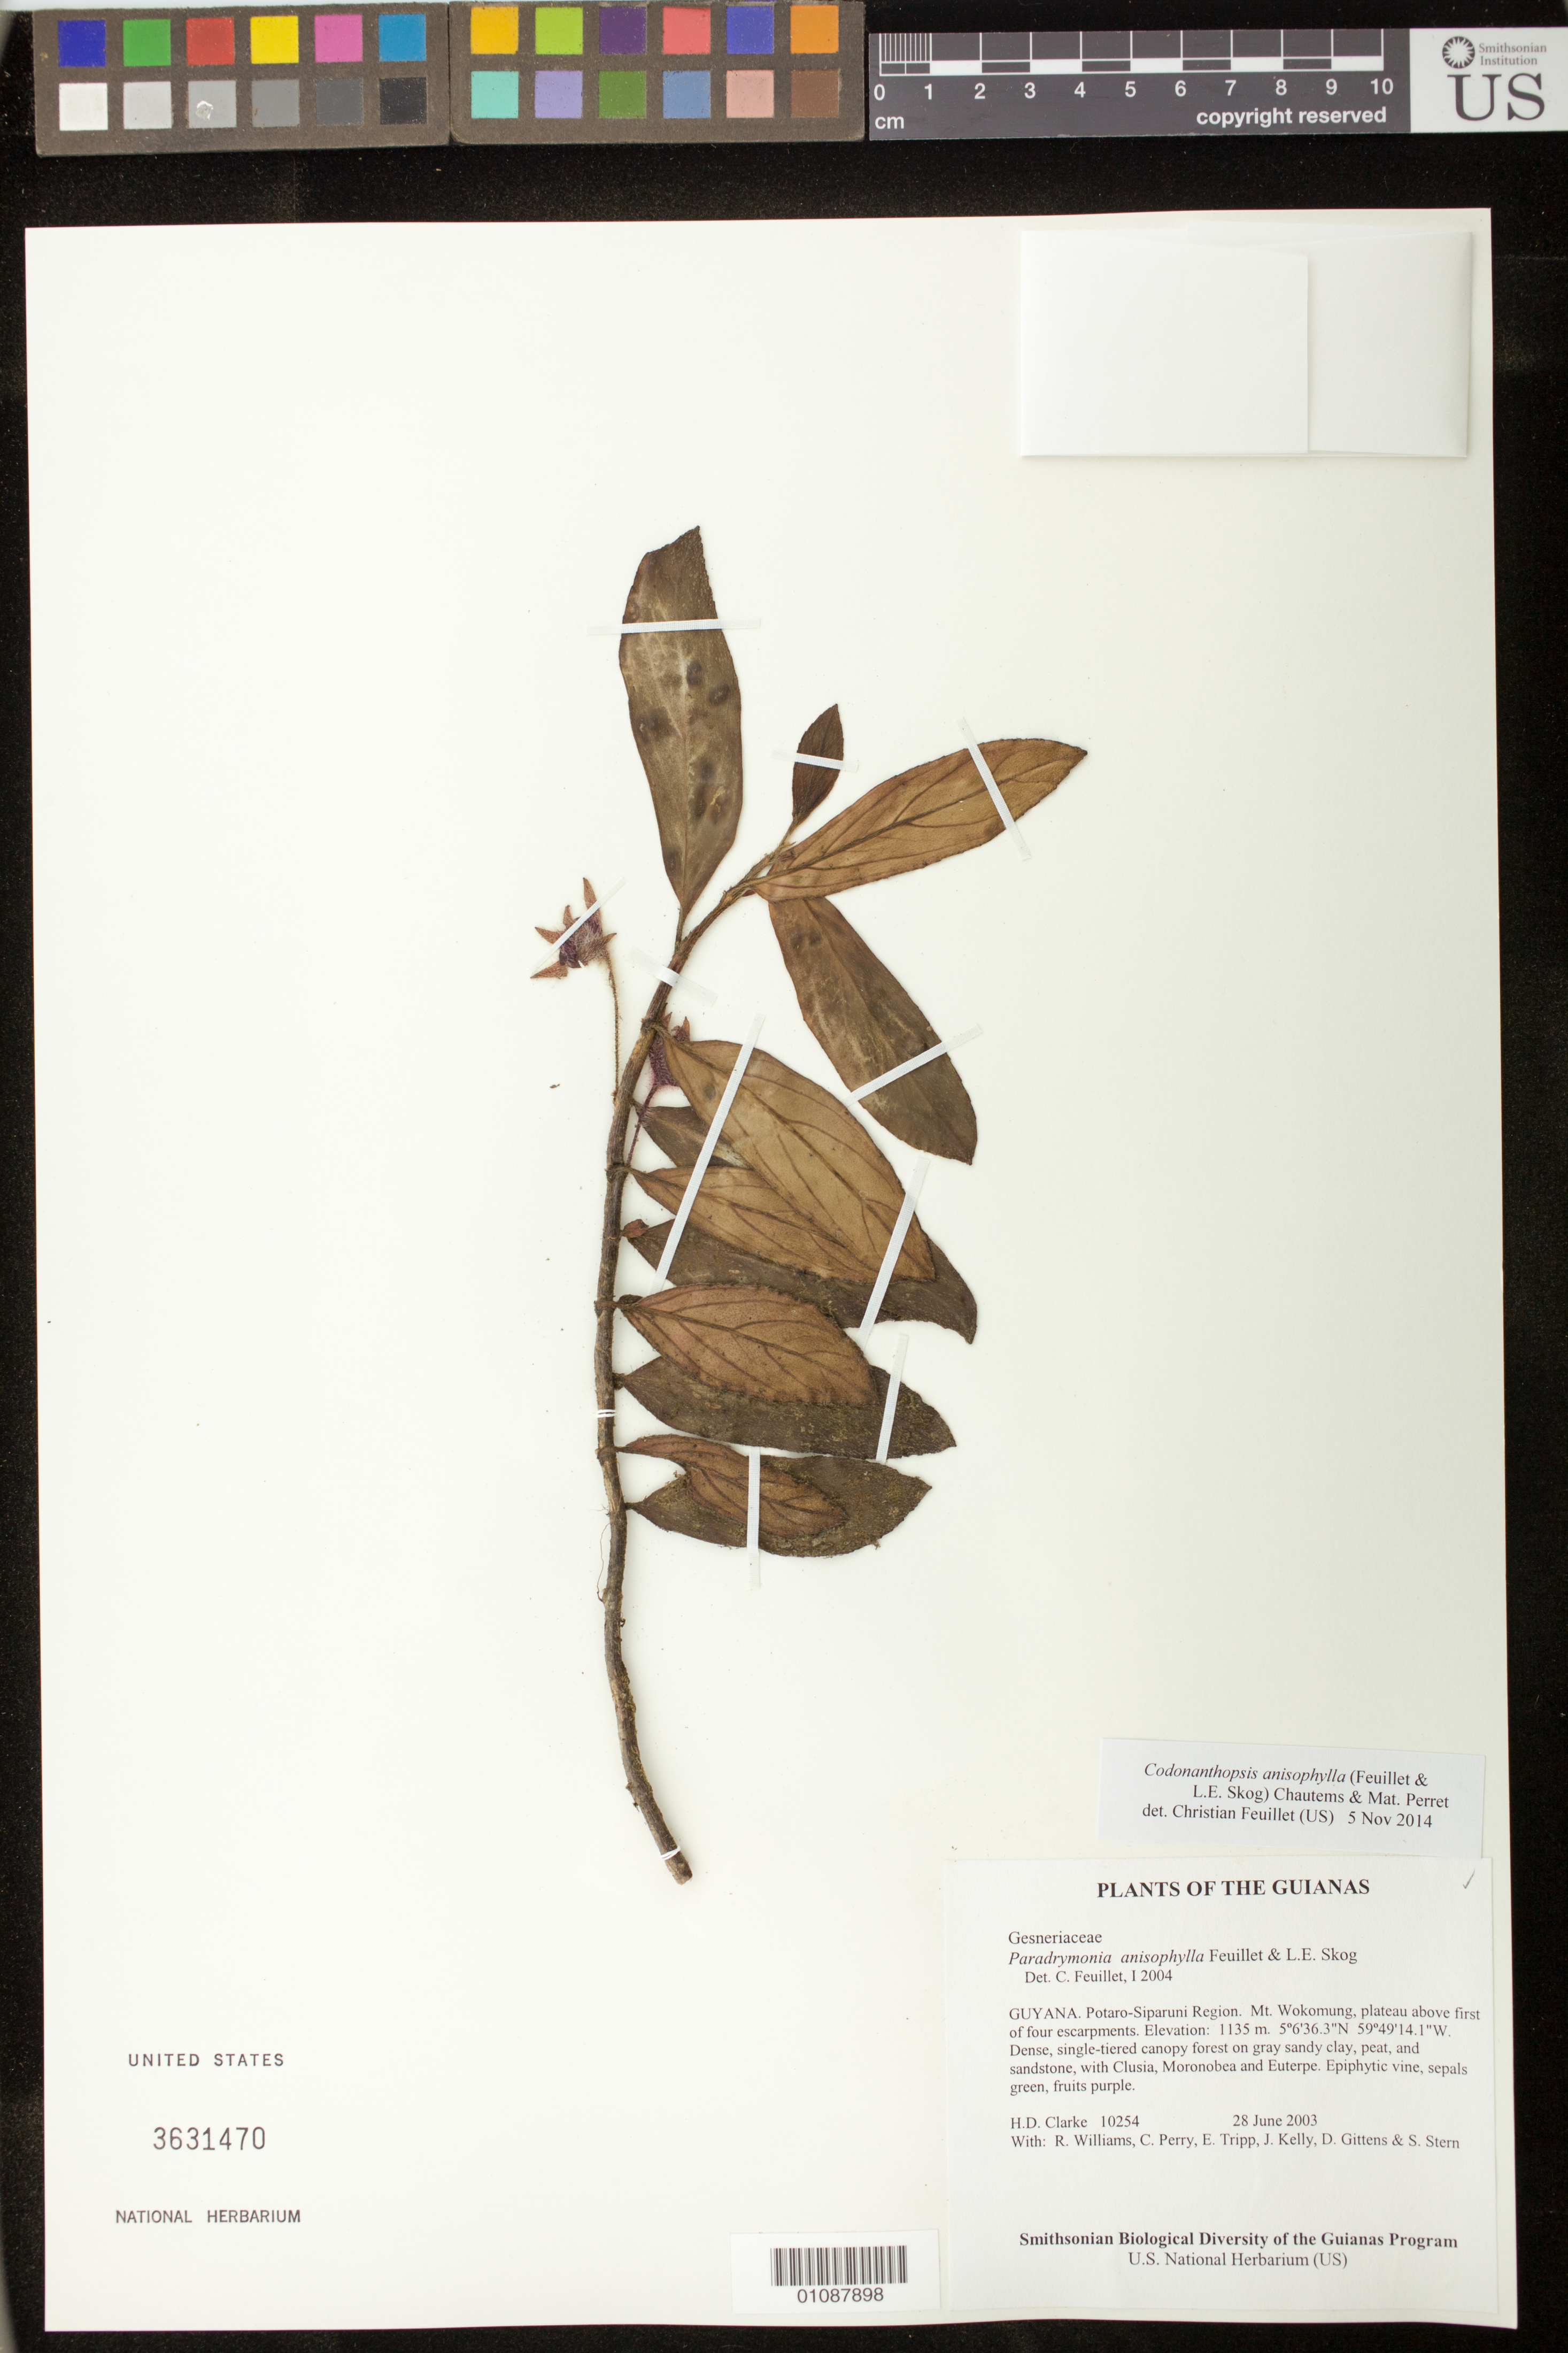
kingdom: Plantae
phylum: Tracheophyta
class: Magnoliopsida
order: Lamiales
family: Gesneriaceae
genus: Paradrymonia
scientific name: Paradrymonia anisophylla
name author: Feuillet & L.E. Skog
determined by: Feuillet, C.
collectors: H. D. Clarke & et al.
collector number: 10254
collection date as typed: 28 Jun 2003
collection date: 2003-06-28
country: Guyana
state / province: Potaro-Siparuni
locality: Potaro-Siparuni Region. Mt. Wokomung, plateau above first of four escarpments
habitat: Dense, single-tiered canopy forest on gray sandy clay, peat, and sandstone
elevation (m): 1135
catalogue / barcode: US 3631470